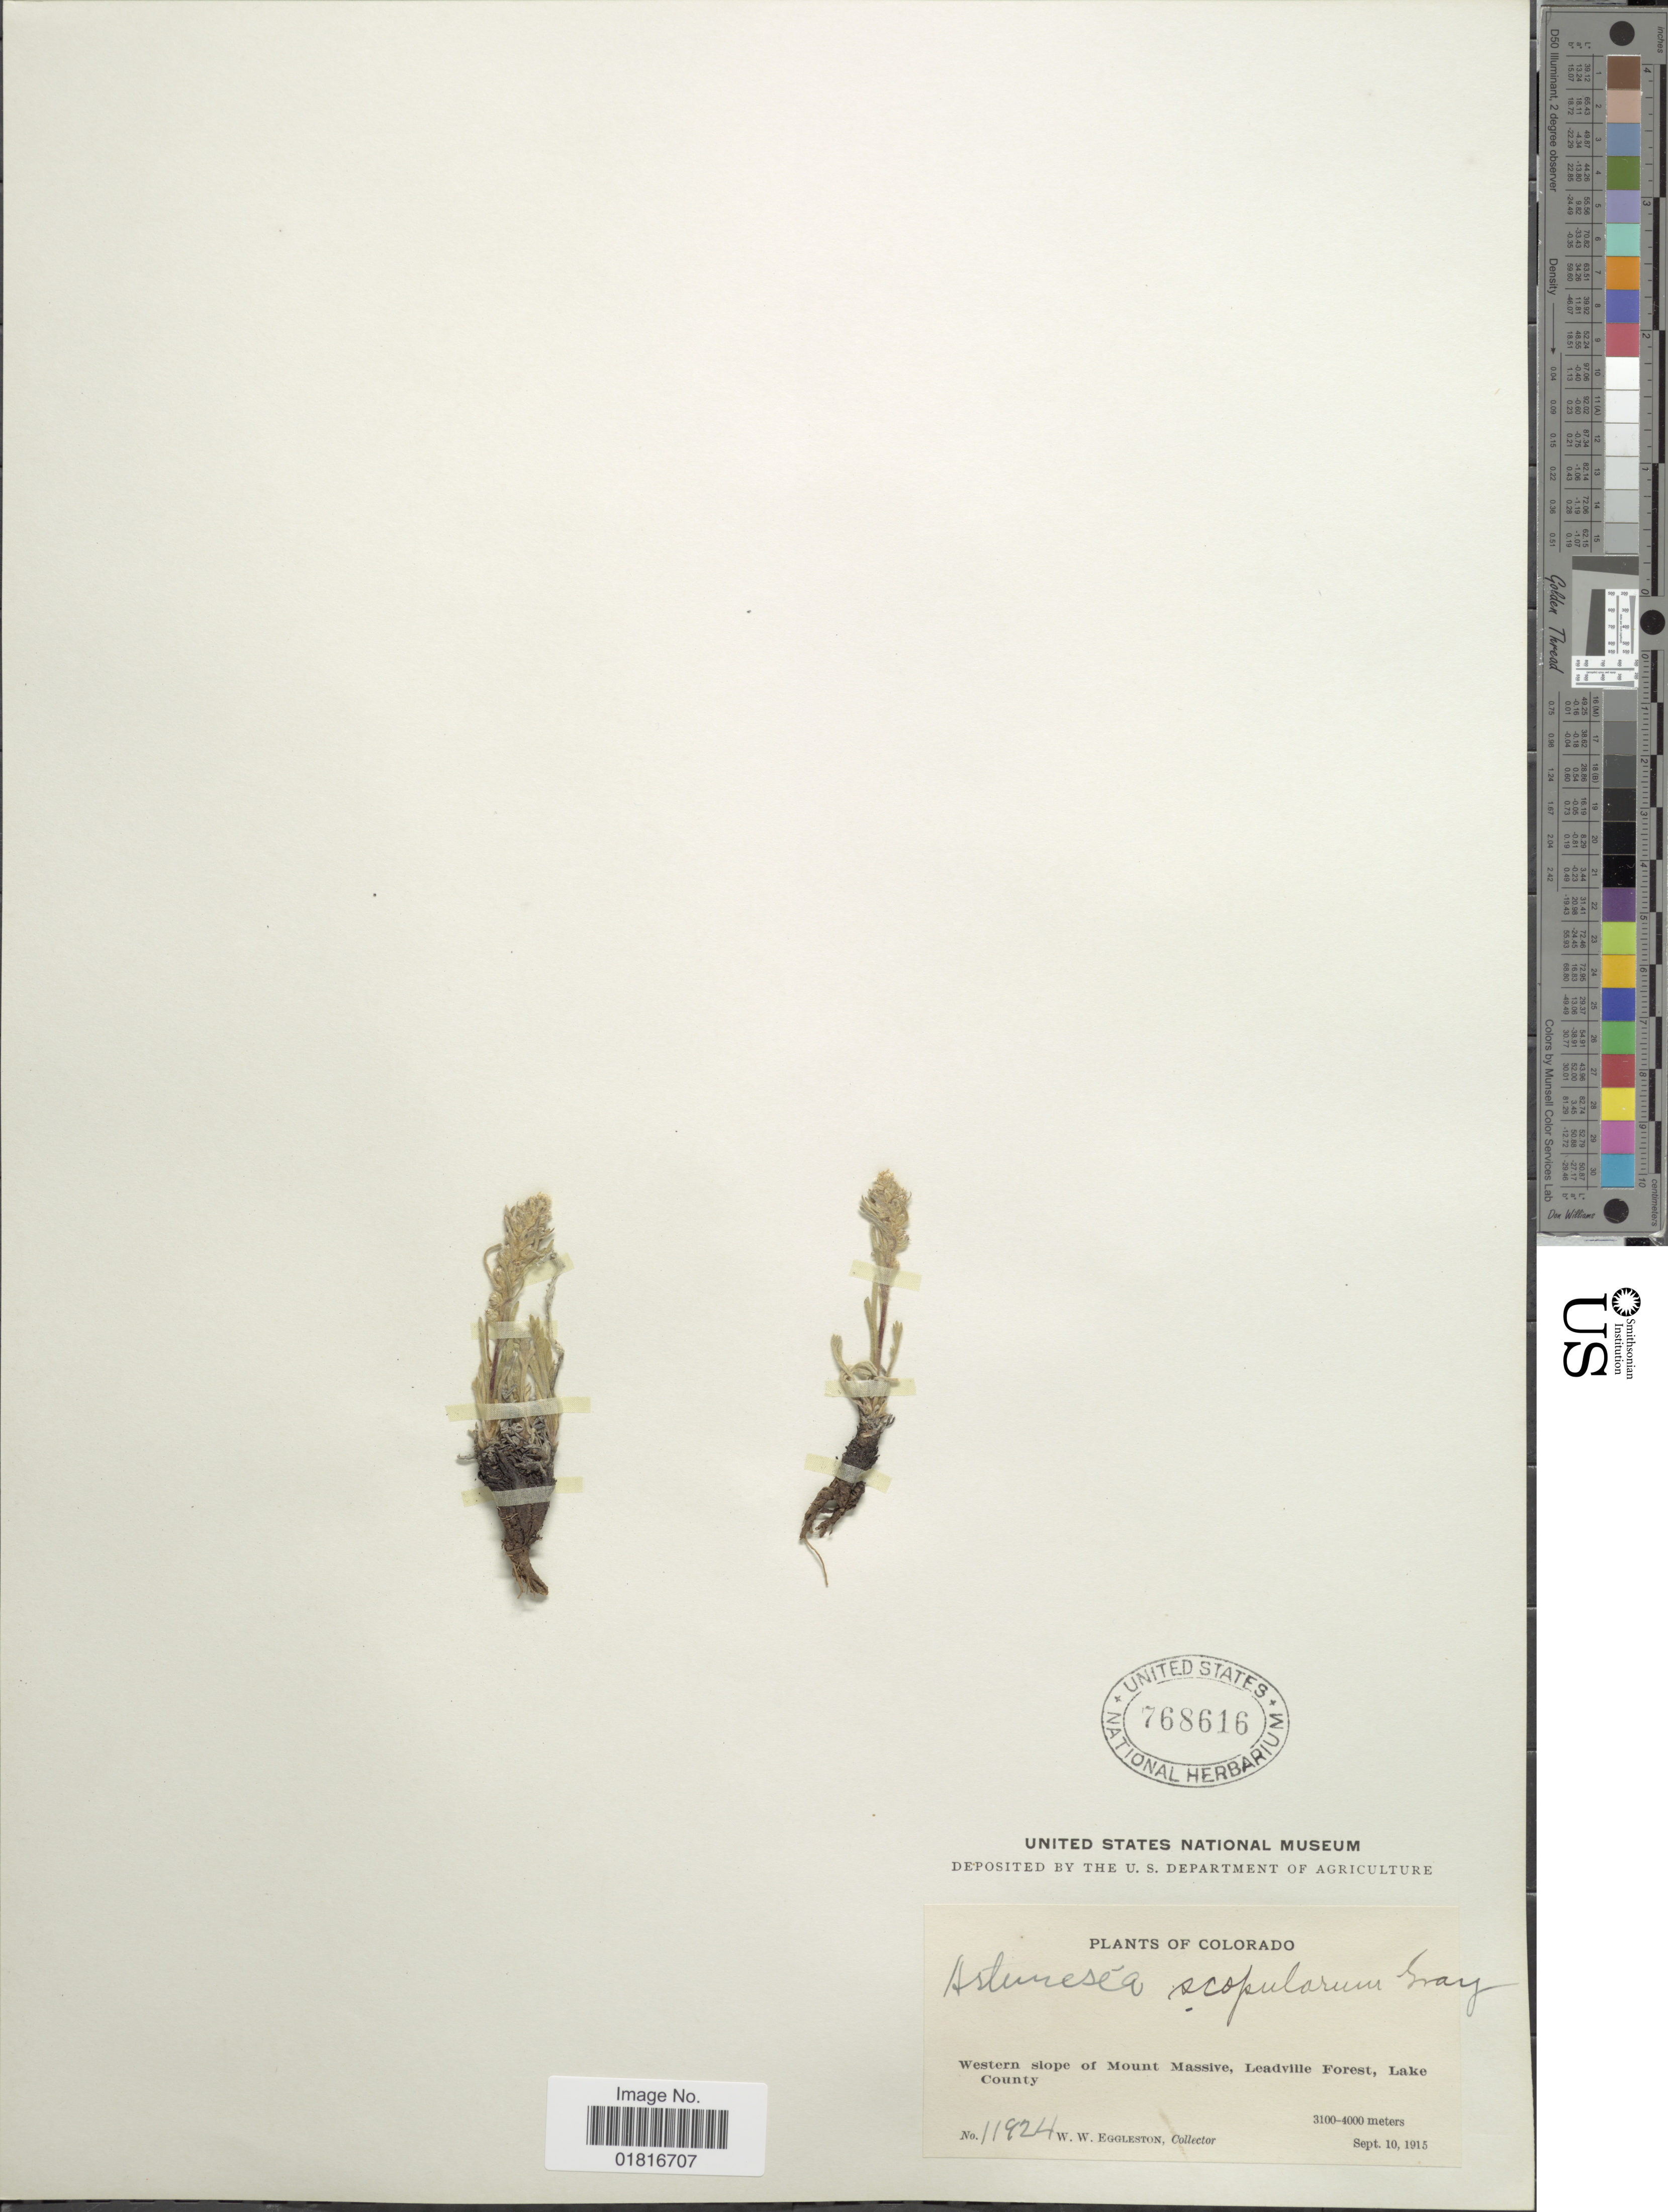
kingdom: Plantae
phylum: Tracheophyta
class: Magnoliopsida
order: Asterales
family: Asteraceae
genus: Artemisia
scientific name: Artemisia scopulorum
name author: A. Gray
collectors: W. W. Eggleston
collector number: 11924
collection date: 1915-09-10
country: United States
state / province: Colorado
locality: Western slope of Mount Massive, Leadville Forest, Lake County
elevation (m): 3100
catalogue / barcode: US 768616